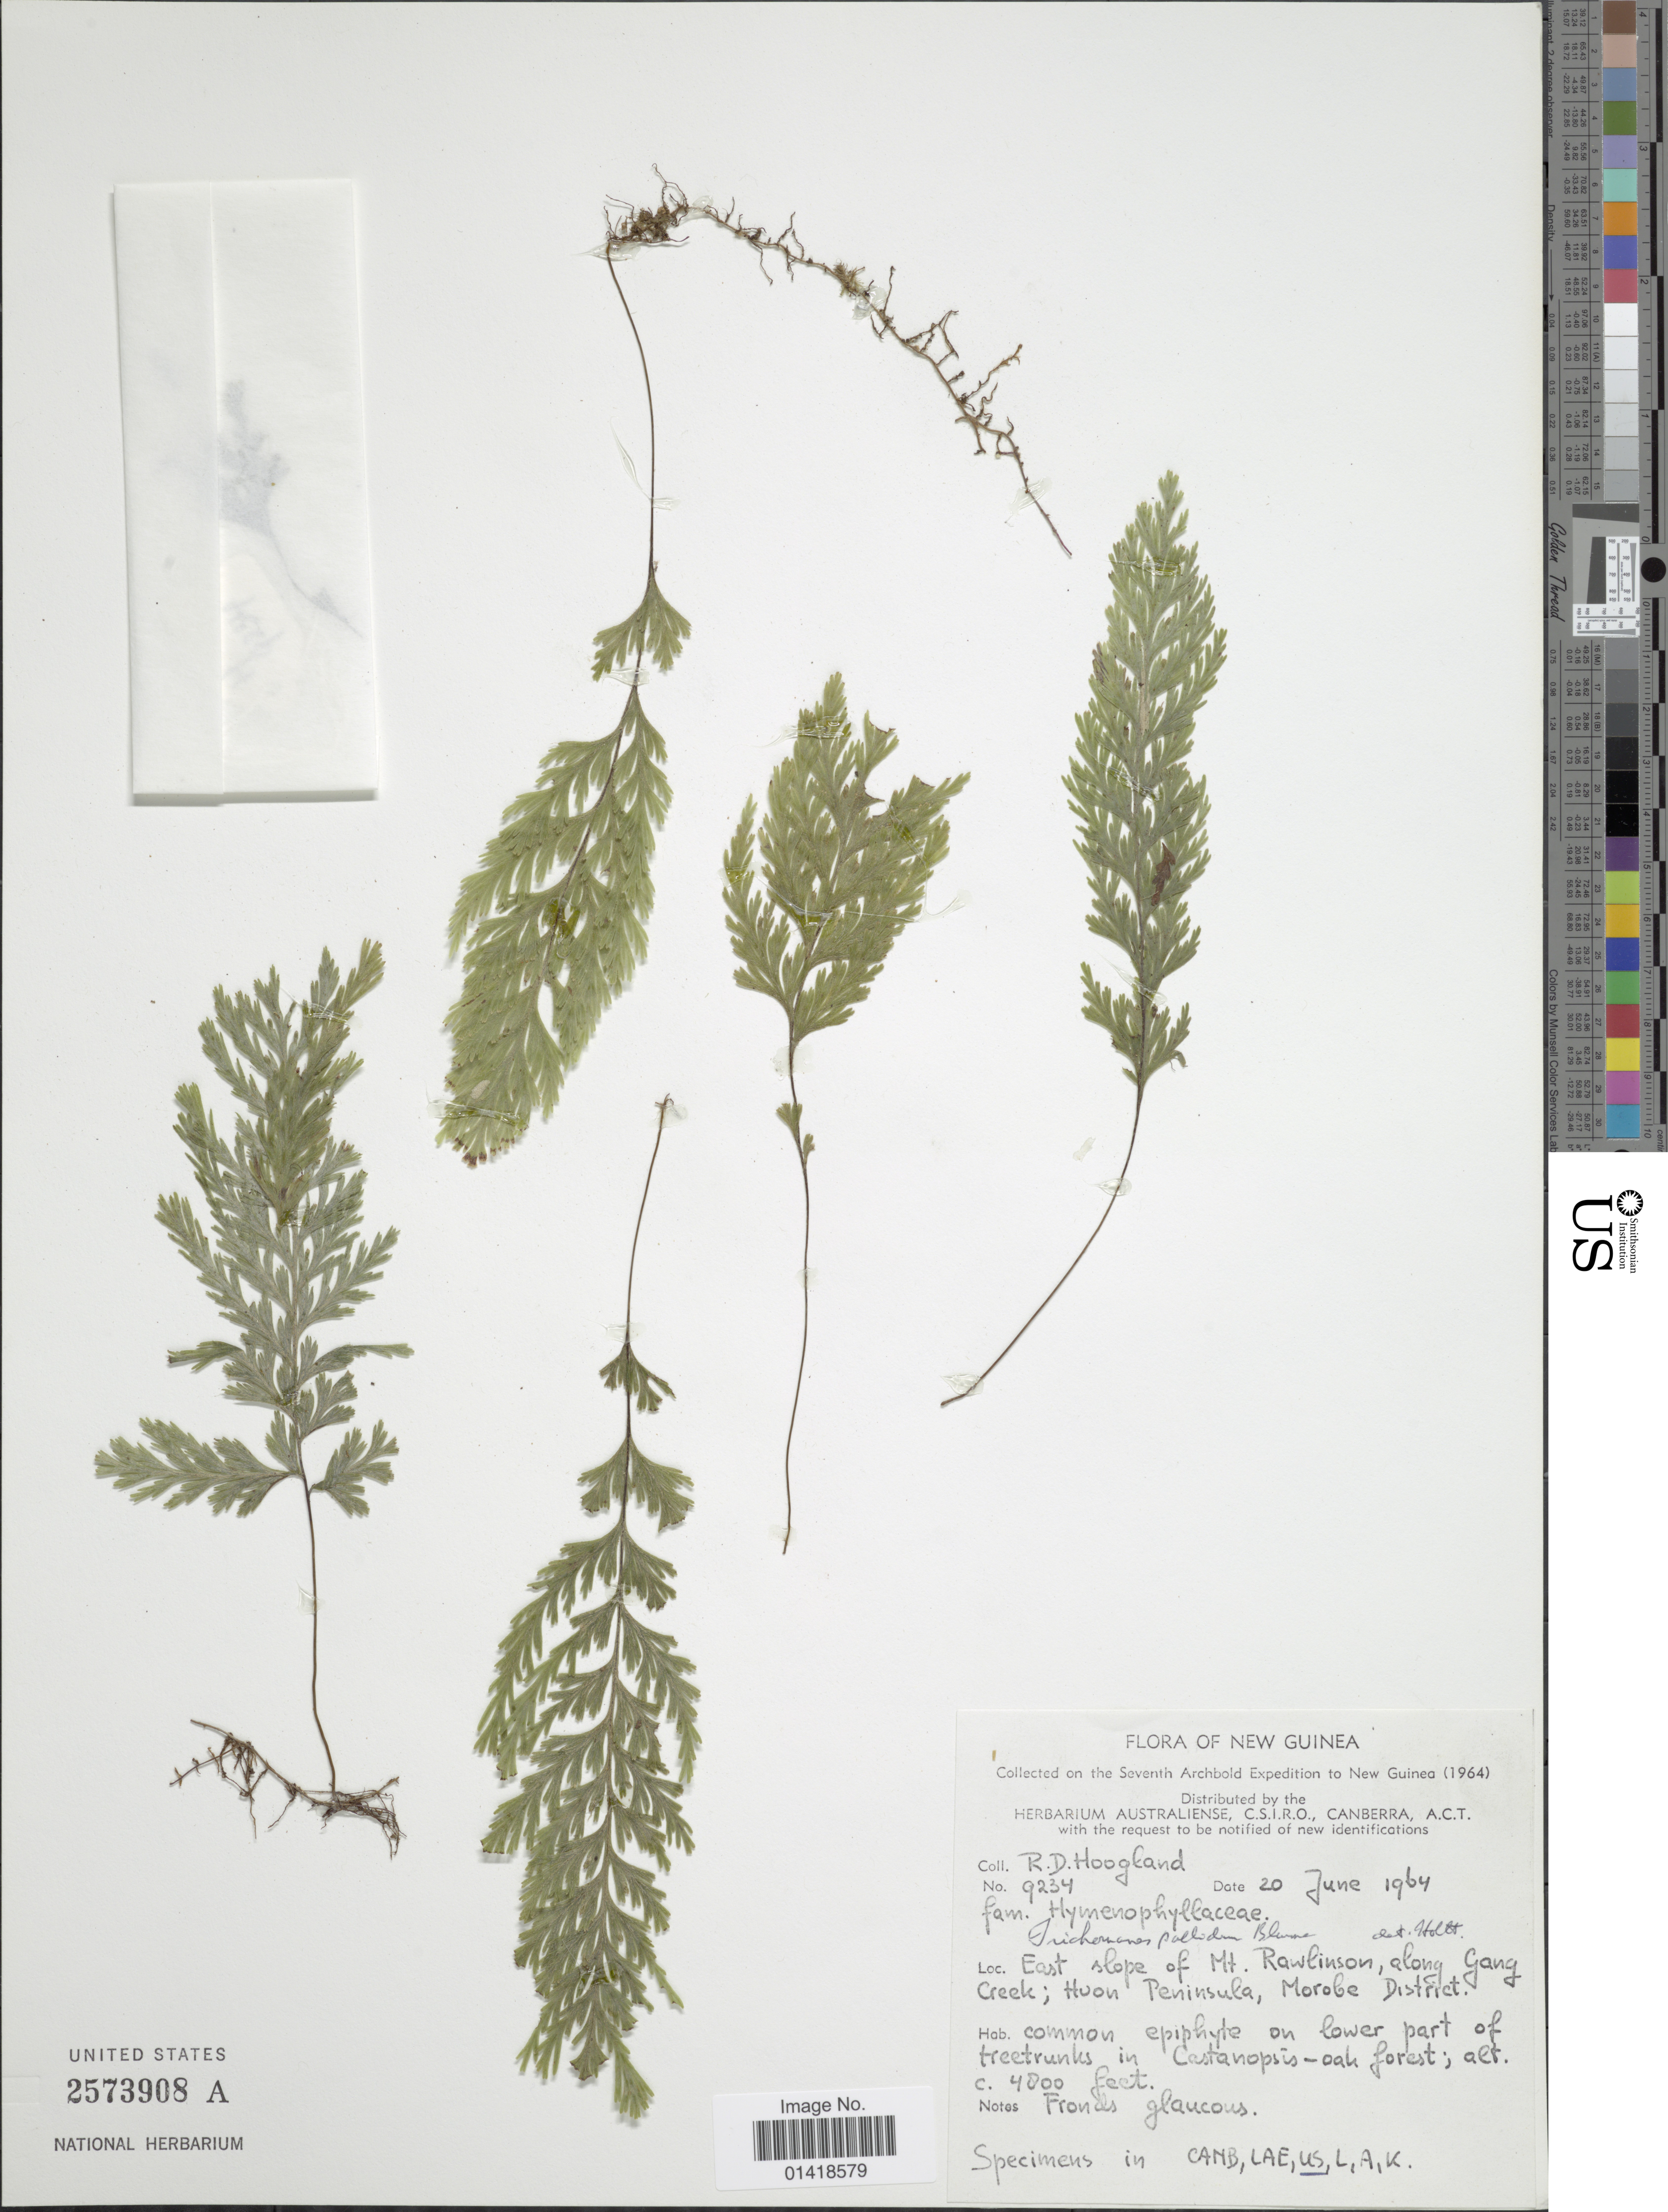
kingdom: Plantae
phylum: Tracheophyta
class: Polypodiopsida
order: Hymenophyllales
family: Hymenophyllaceae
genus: Hymenophyllum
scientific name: Hymenophyllum pallidum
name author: (Blume) Ebihara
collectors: R. D. Hoogland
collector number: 9234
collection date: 1964-06-20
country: Papua New Guinea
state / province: Morobe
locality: New Guinea. East slope of Mt. Rawlinson, along Gang Creek; Huon Peninsula, Morobe District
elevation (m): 1463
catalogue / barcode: US 2573908A